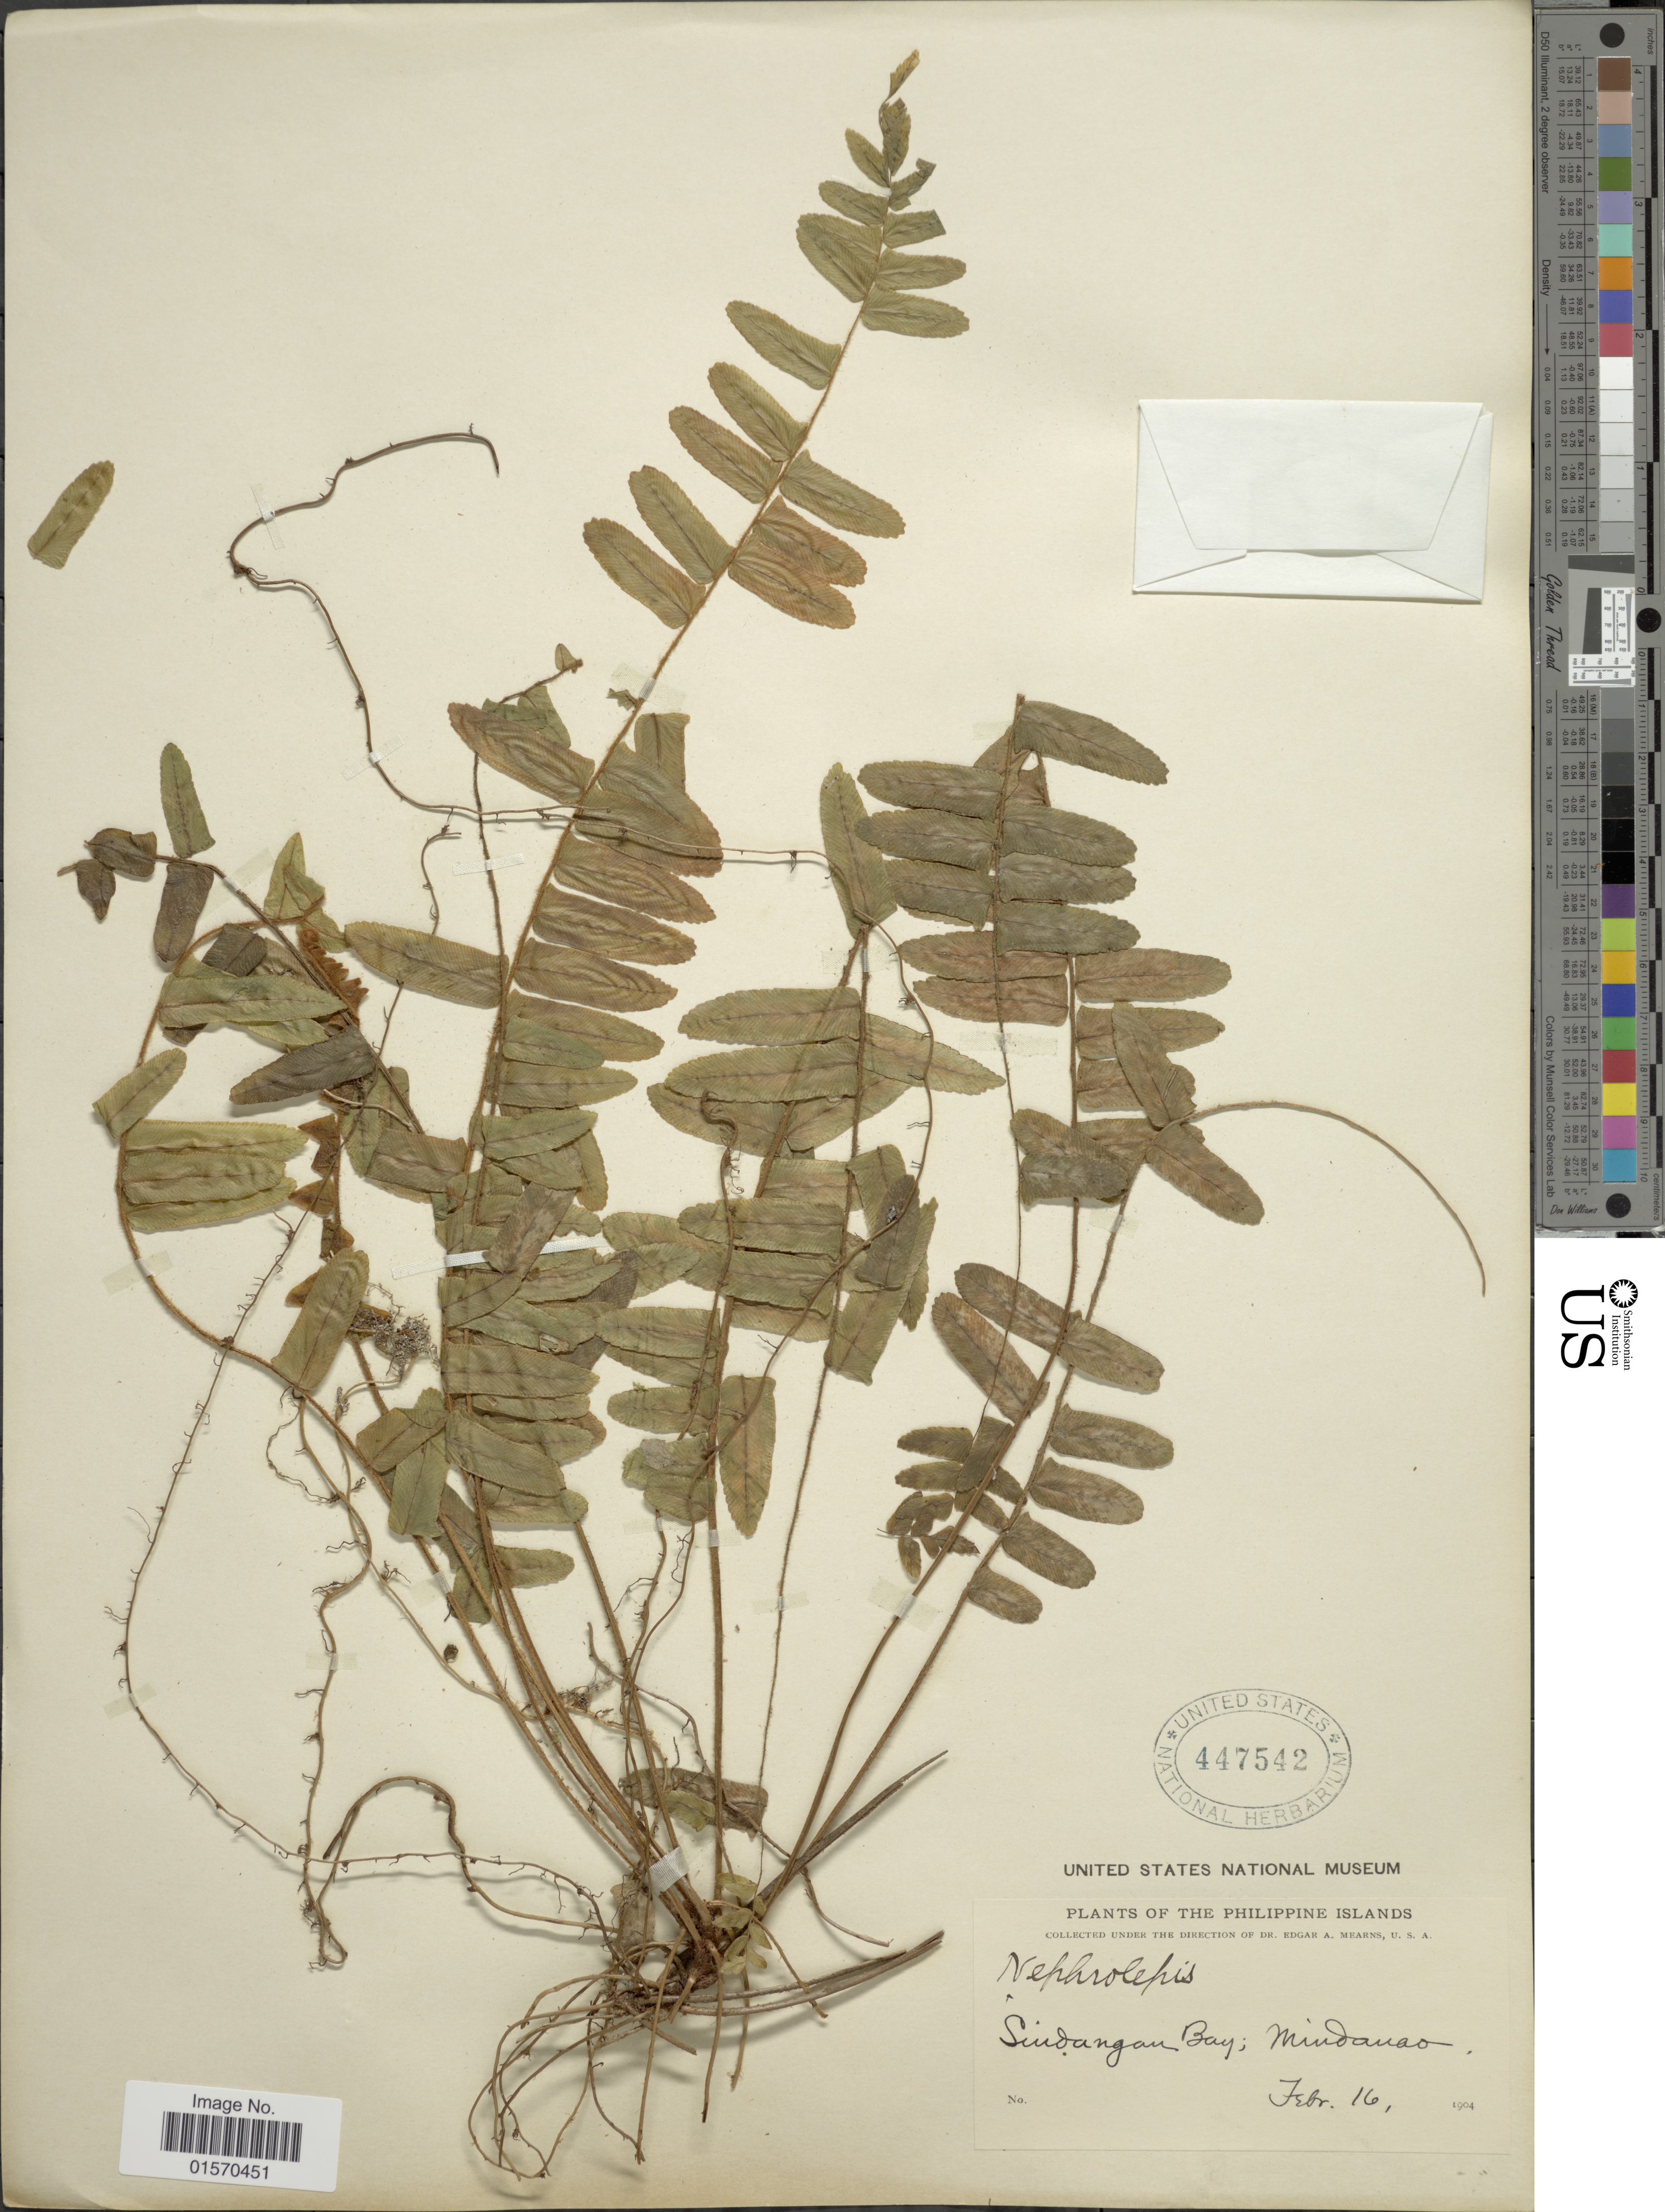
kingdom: Plantae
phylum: Tracheophyta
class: Polypodiopsida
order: Polypodiales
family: Nephrolepidaceae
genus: Nephrolepis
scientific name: Nephrolepis biserrata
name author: (Sw.) Schott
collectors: E. A. Mearns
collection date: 1904-02-16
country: Philippines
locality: Philippine Islands. Sindangan Bay; Mindanao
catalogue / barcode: US 447542